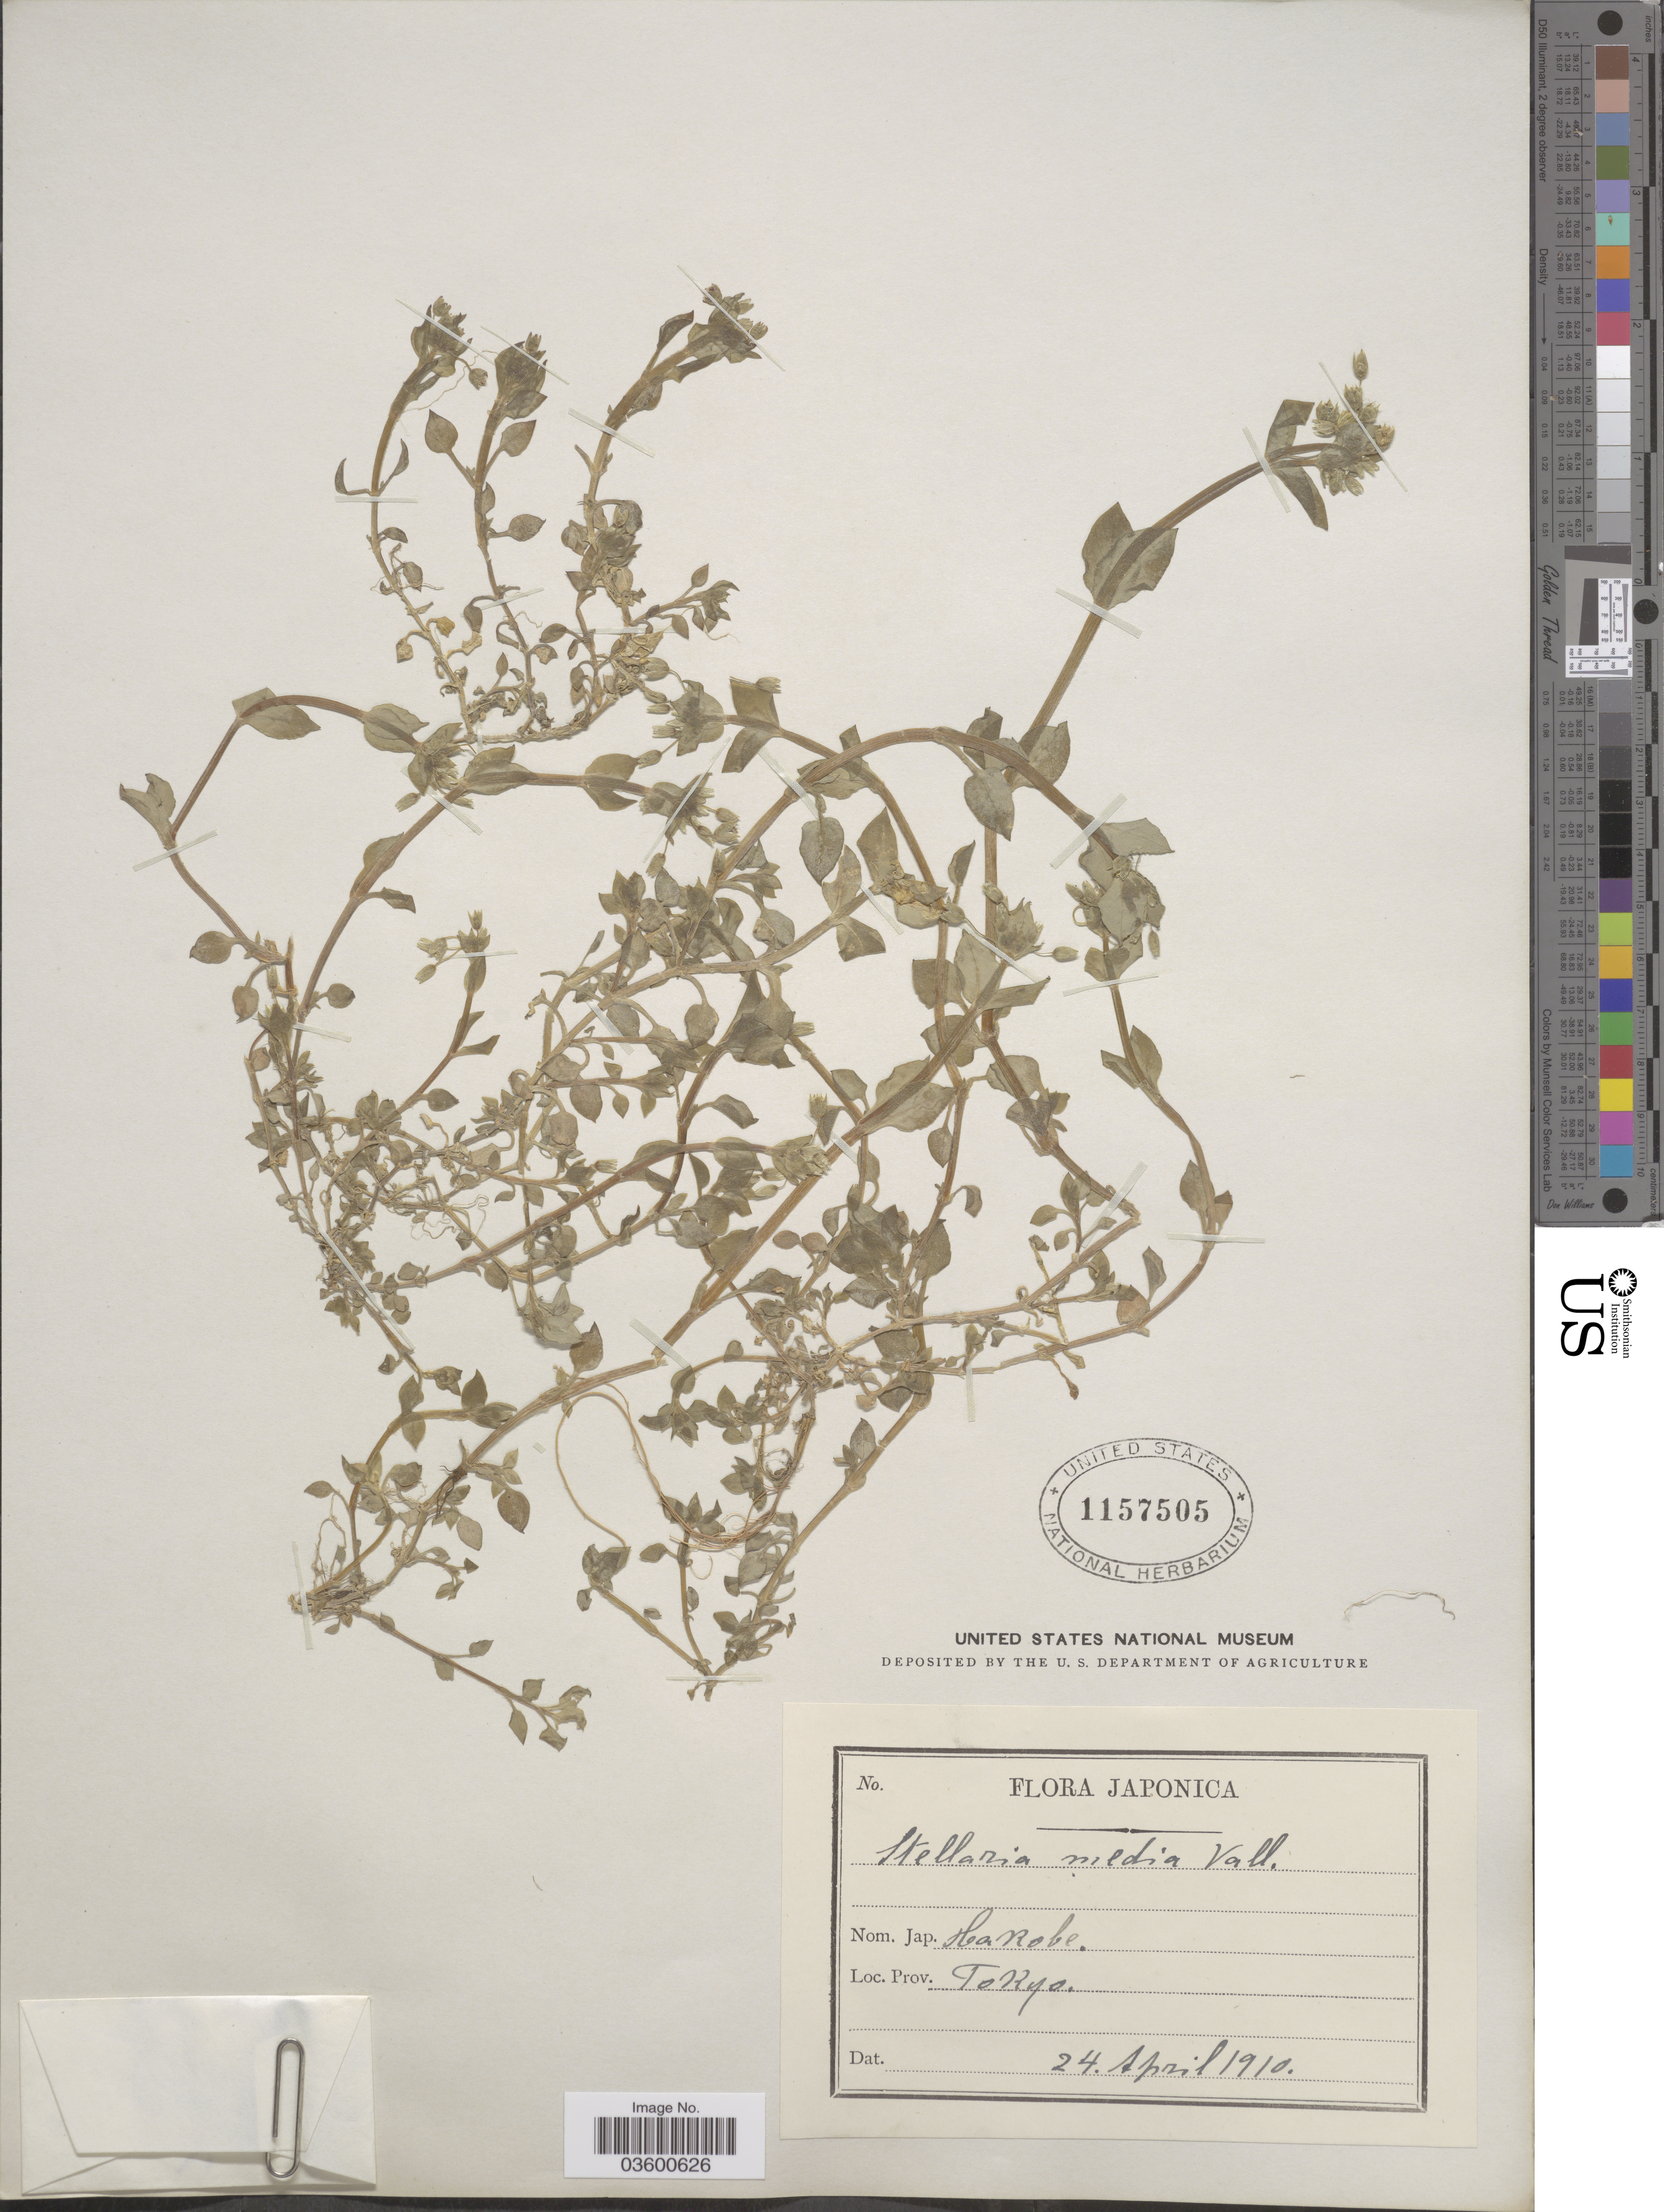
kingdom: Plantae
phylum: Tracheophyta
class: Magnoliopsida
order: Caryophyllales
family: Caryophyllaceae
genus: Stellaria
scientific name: Stellaria media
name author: (L.) Vill.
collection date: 1910-04-24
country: Japan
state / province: Tokyo, Federal City of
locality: Prov. Tokyo.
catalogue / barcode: US 1157505